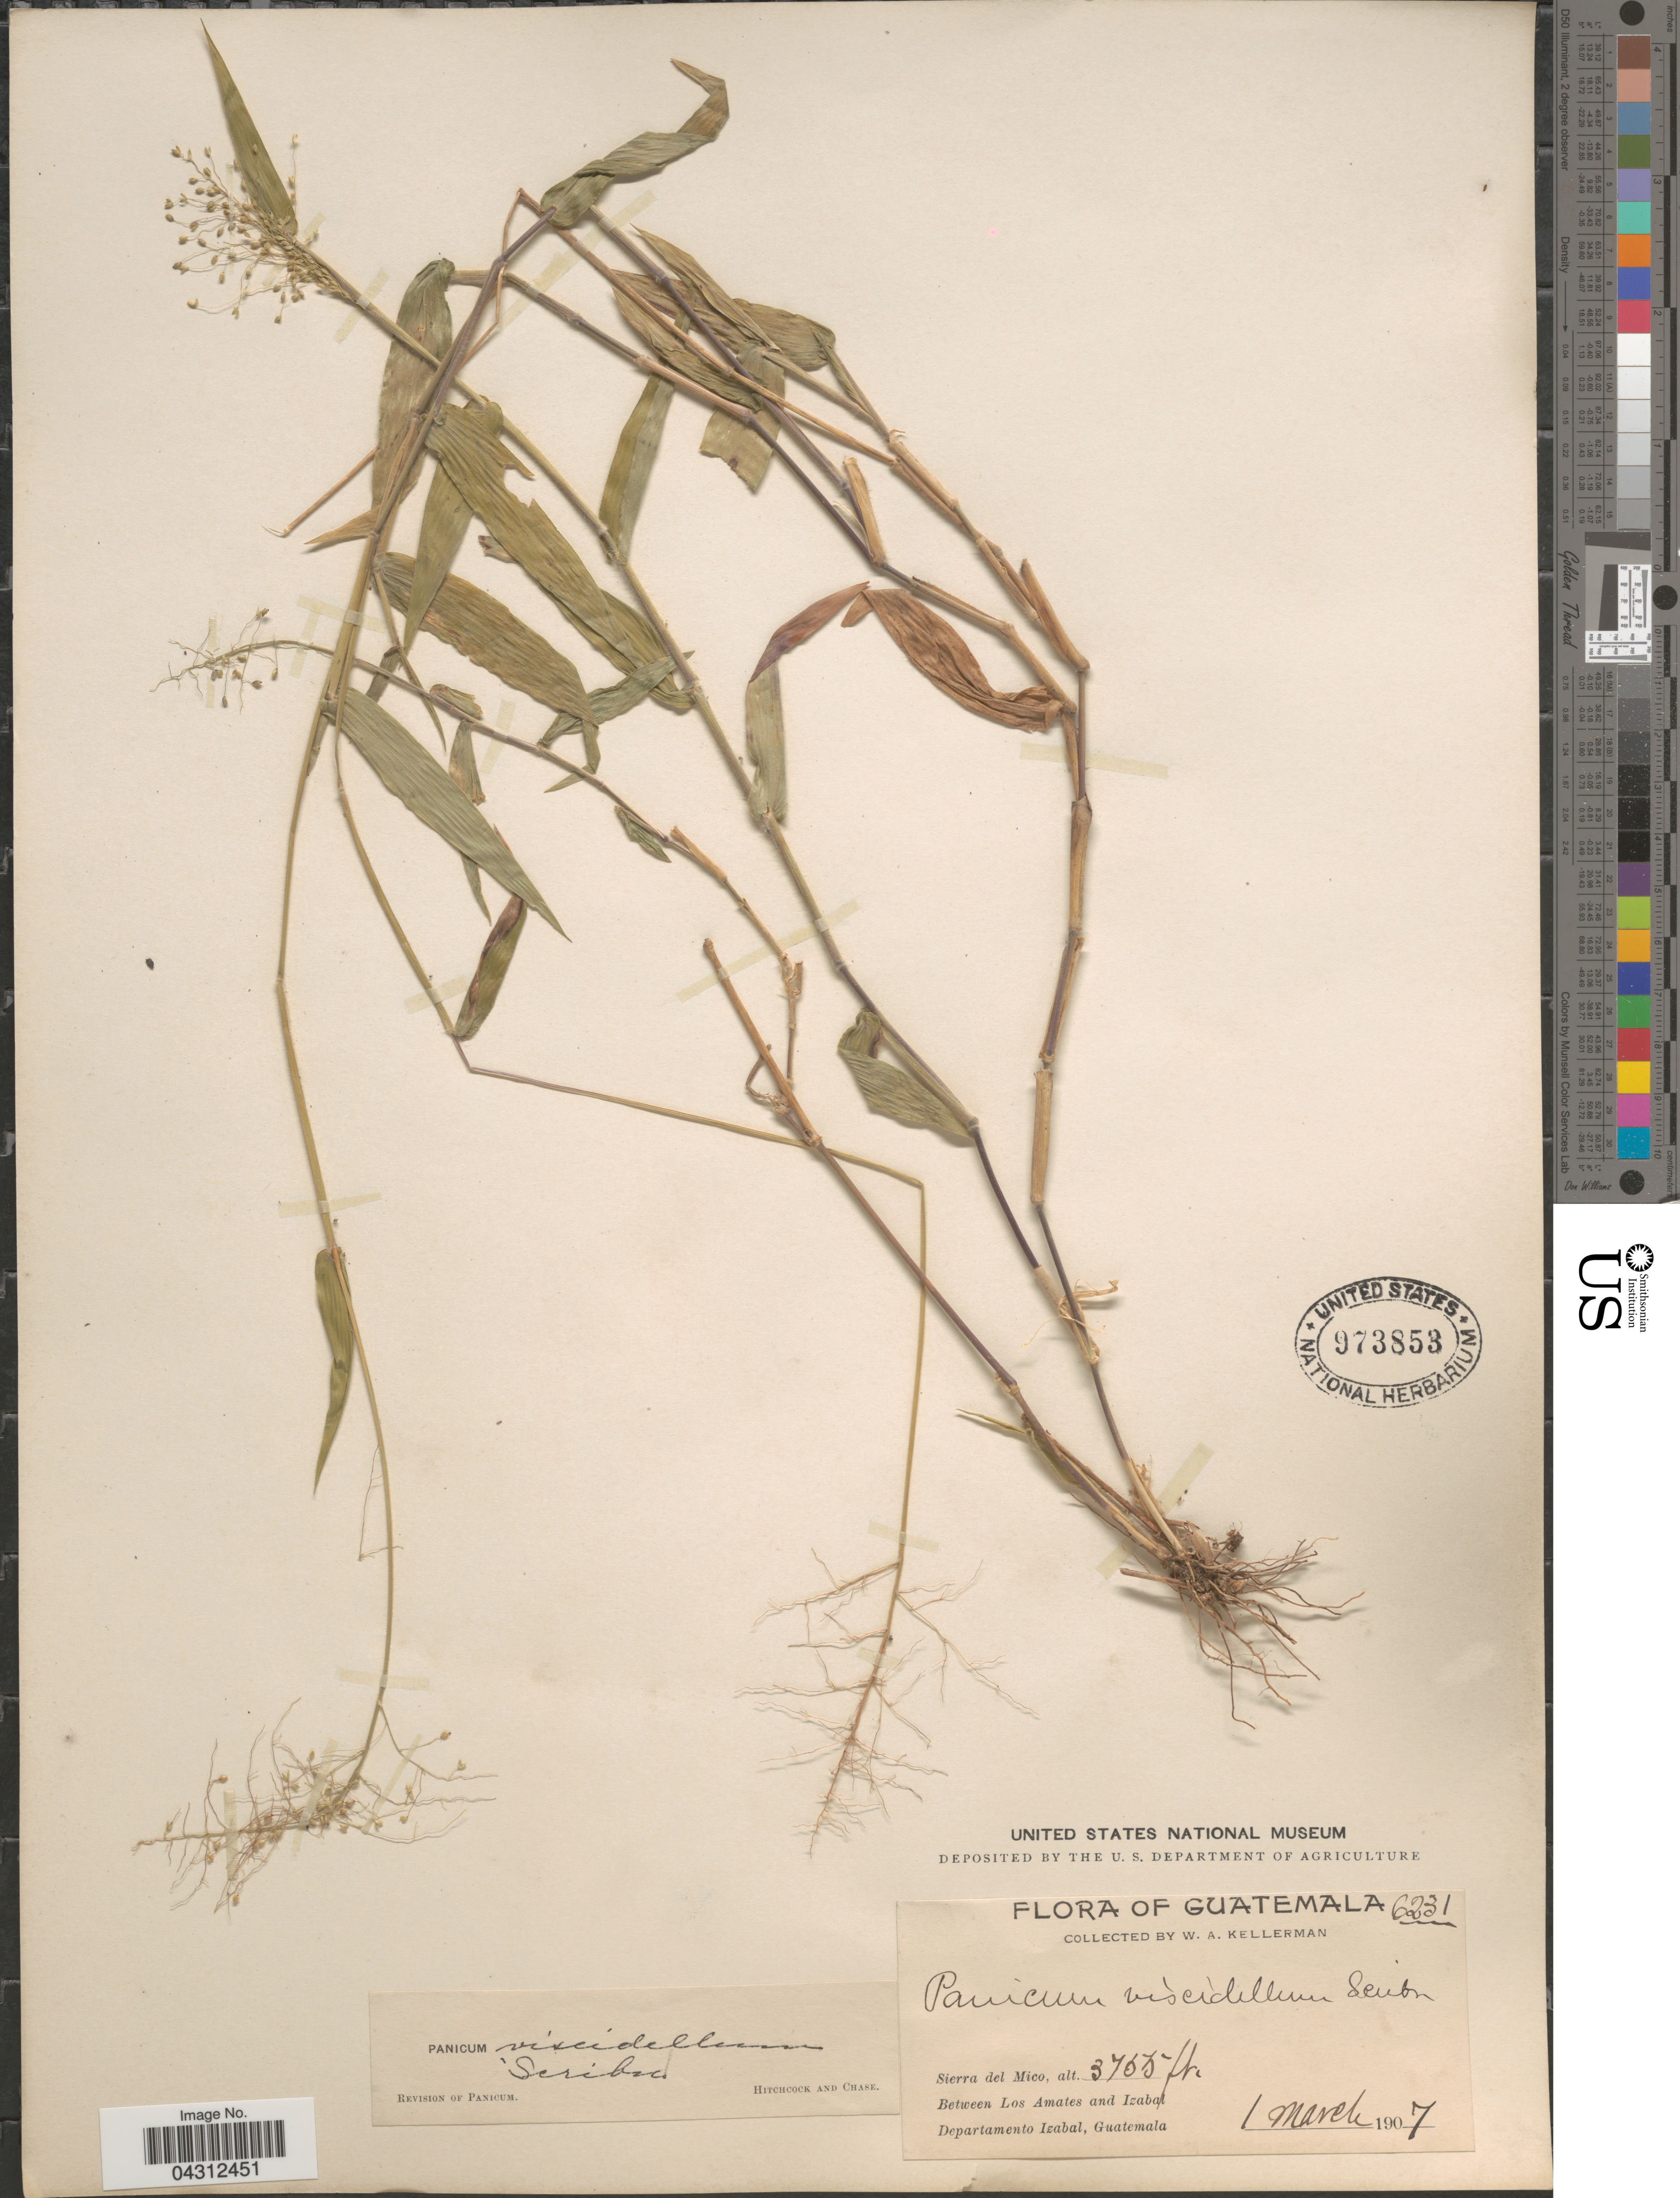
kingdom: Plantae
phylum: Tracheophyta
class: Liliopsida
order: Poales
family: Poaceae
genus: Dichanthelium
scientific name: Dichanthelium viscidellum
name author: (Scribn.) Gould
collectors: W. Kellerman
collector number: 6231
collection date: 1907-03-01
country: Guatemala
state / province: Izabal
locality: Sierra del Mico. Between Los Amates and Izabal. Departamento Izabal.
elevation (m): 1145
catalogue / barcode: US 973853